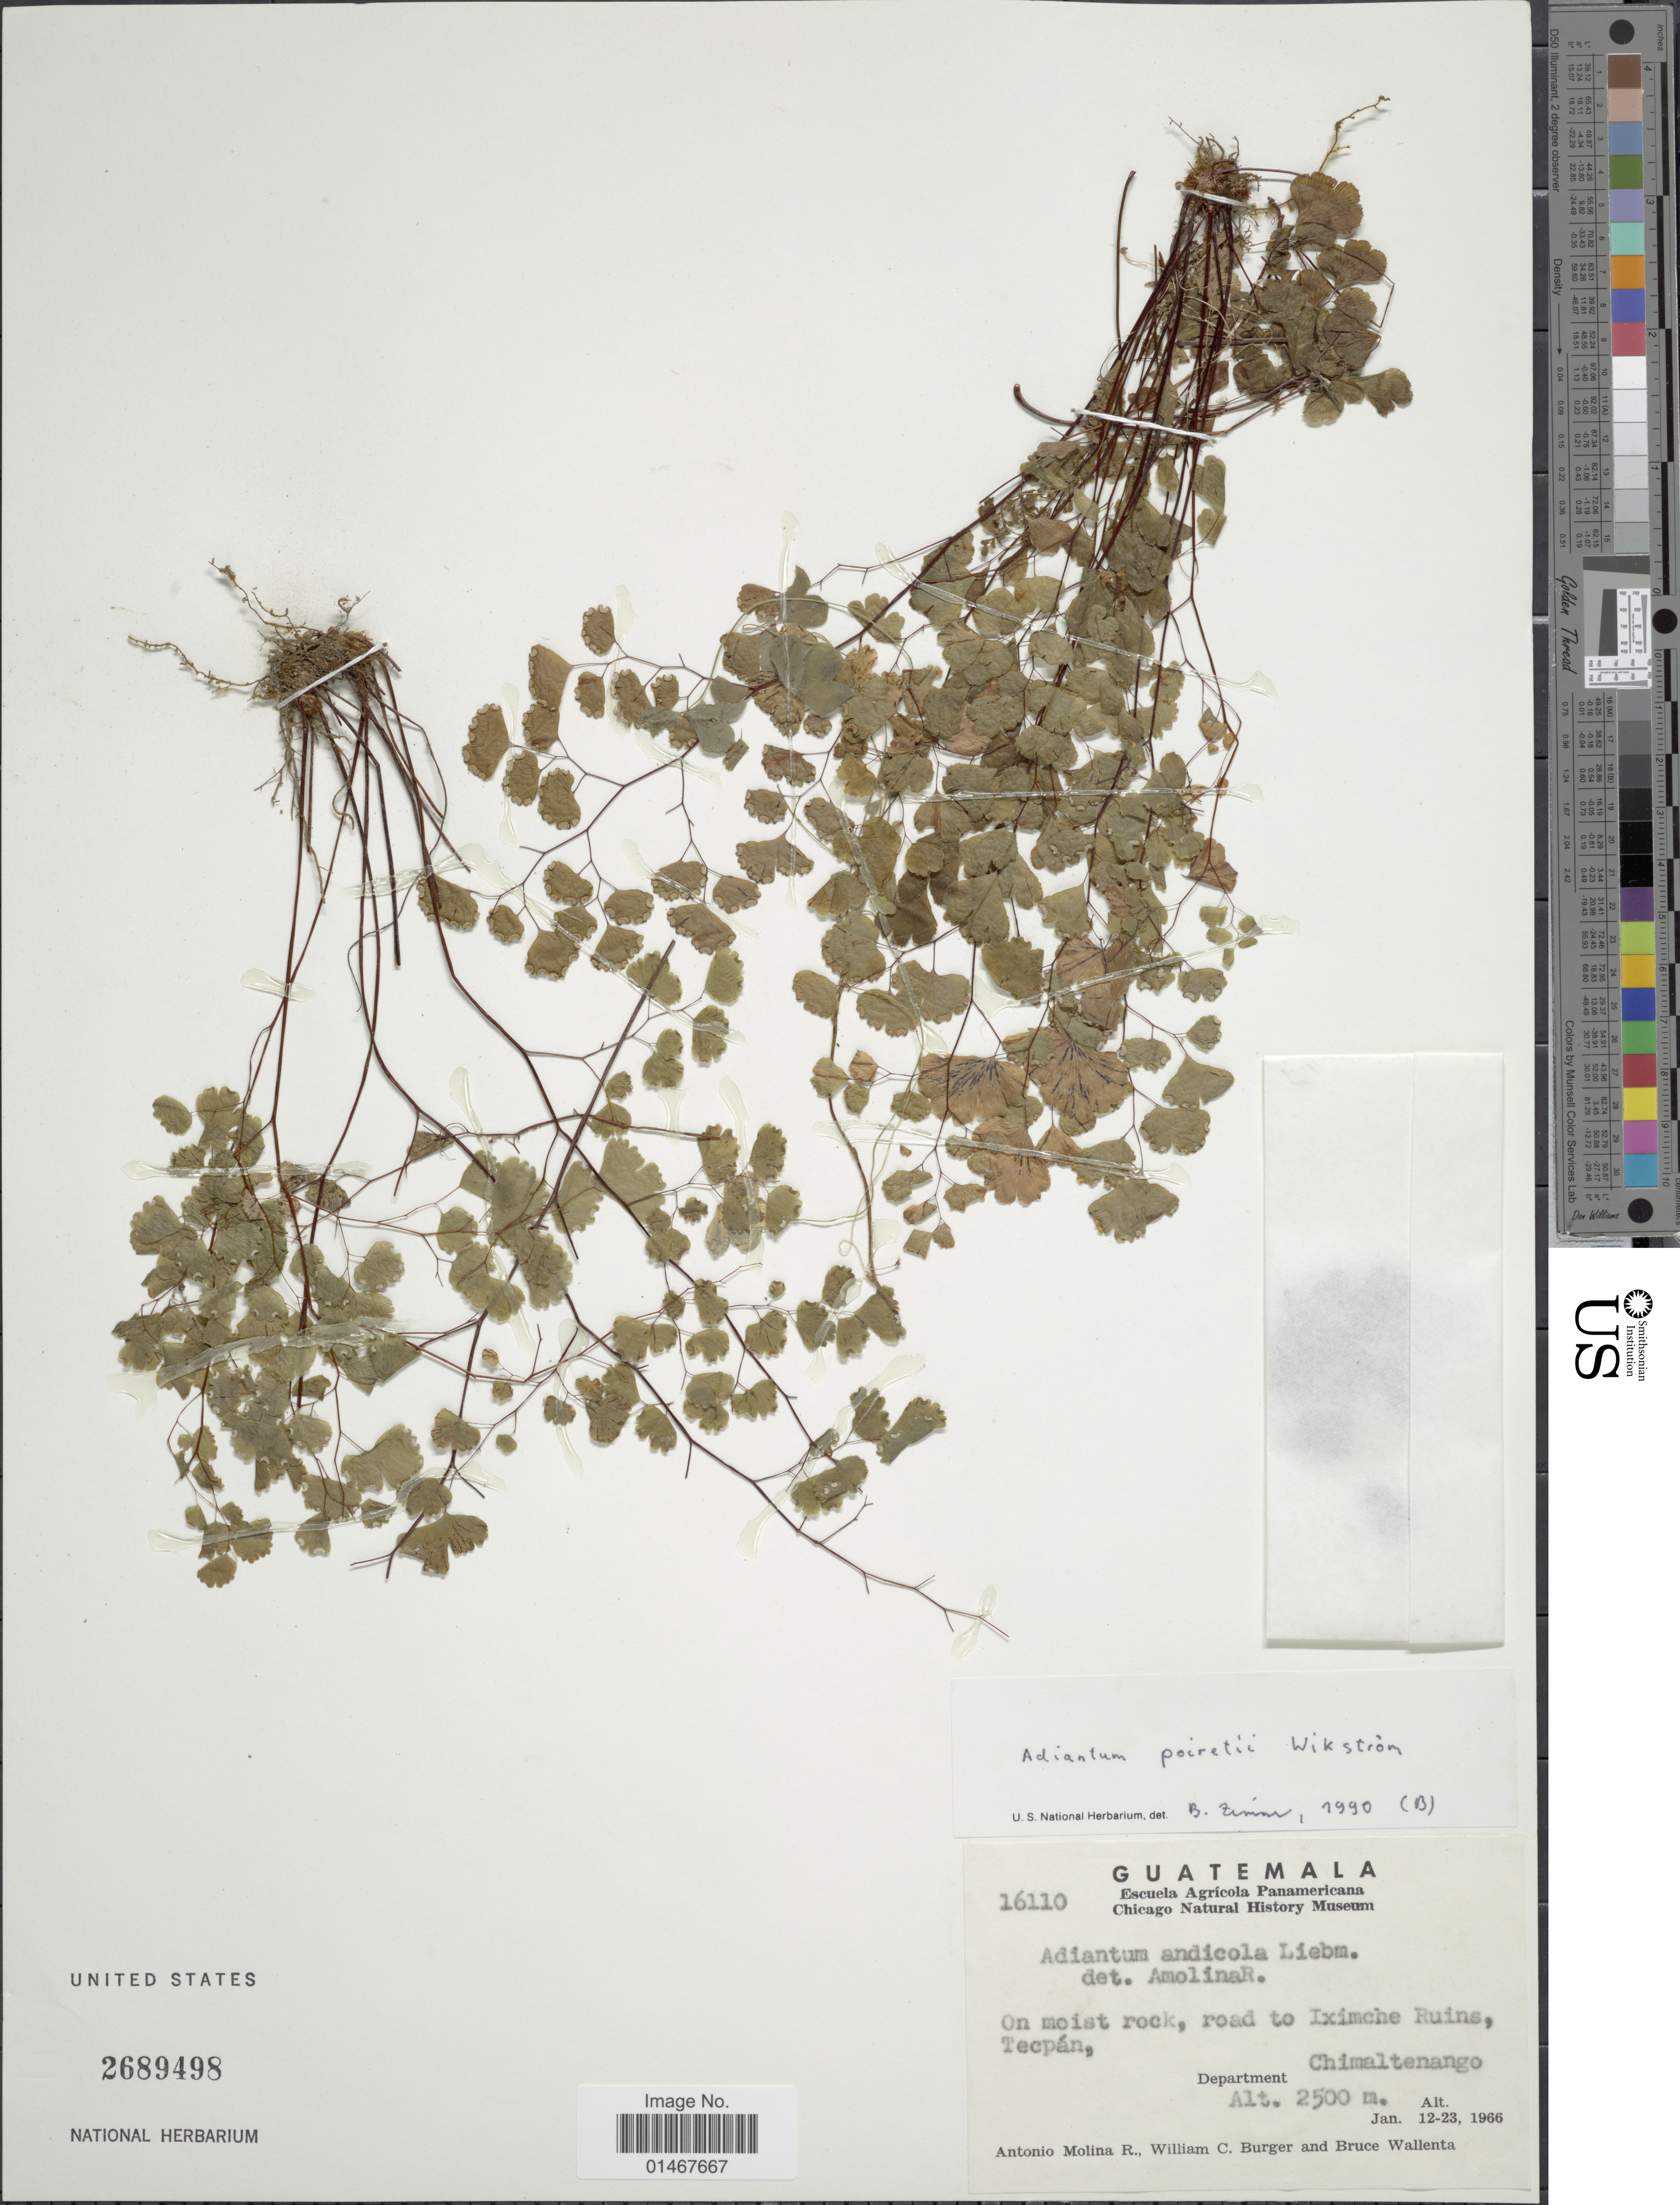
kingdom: Plantae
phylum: Tracheophyta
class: Polypodiopsida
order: Polypodiales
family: Pteridaceae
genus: Adiantum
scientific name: Adiantum poiretii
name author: Wikstr.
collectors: A. Molina R., W. Burger & B. Wallenta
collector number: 16110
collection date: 1966-01-12/1966-01-23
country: Guatemala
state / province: Chimaltenango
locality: On moist rock, road to Iximiche Ruin, Tecpán, Department Chimaltenango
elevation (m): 2500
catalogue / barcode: US 2689498